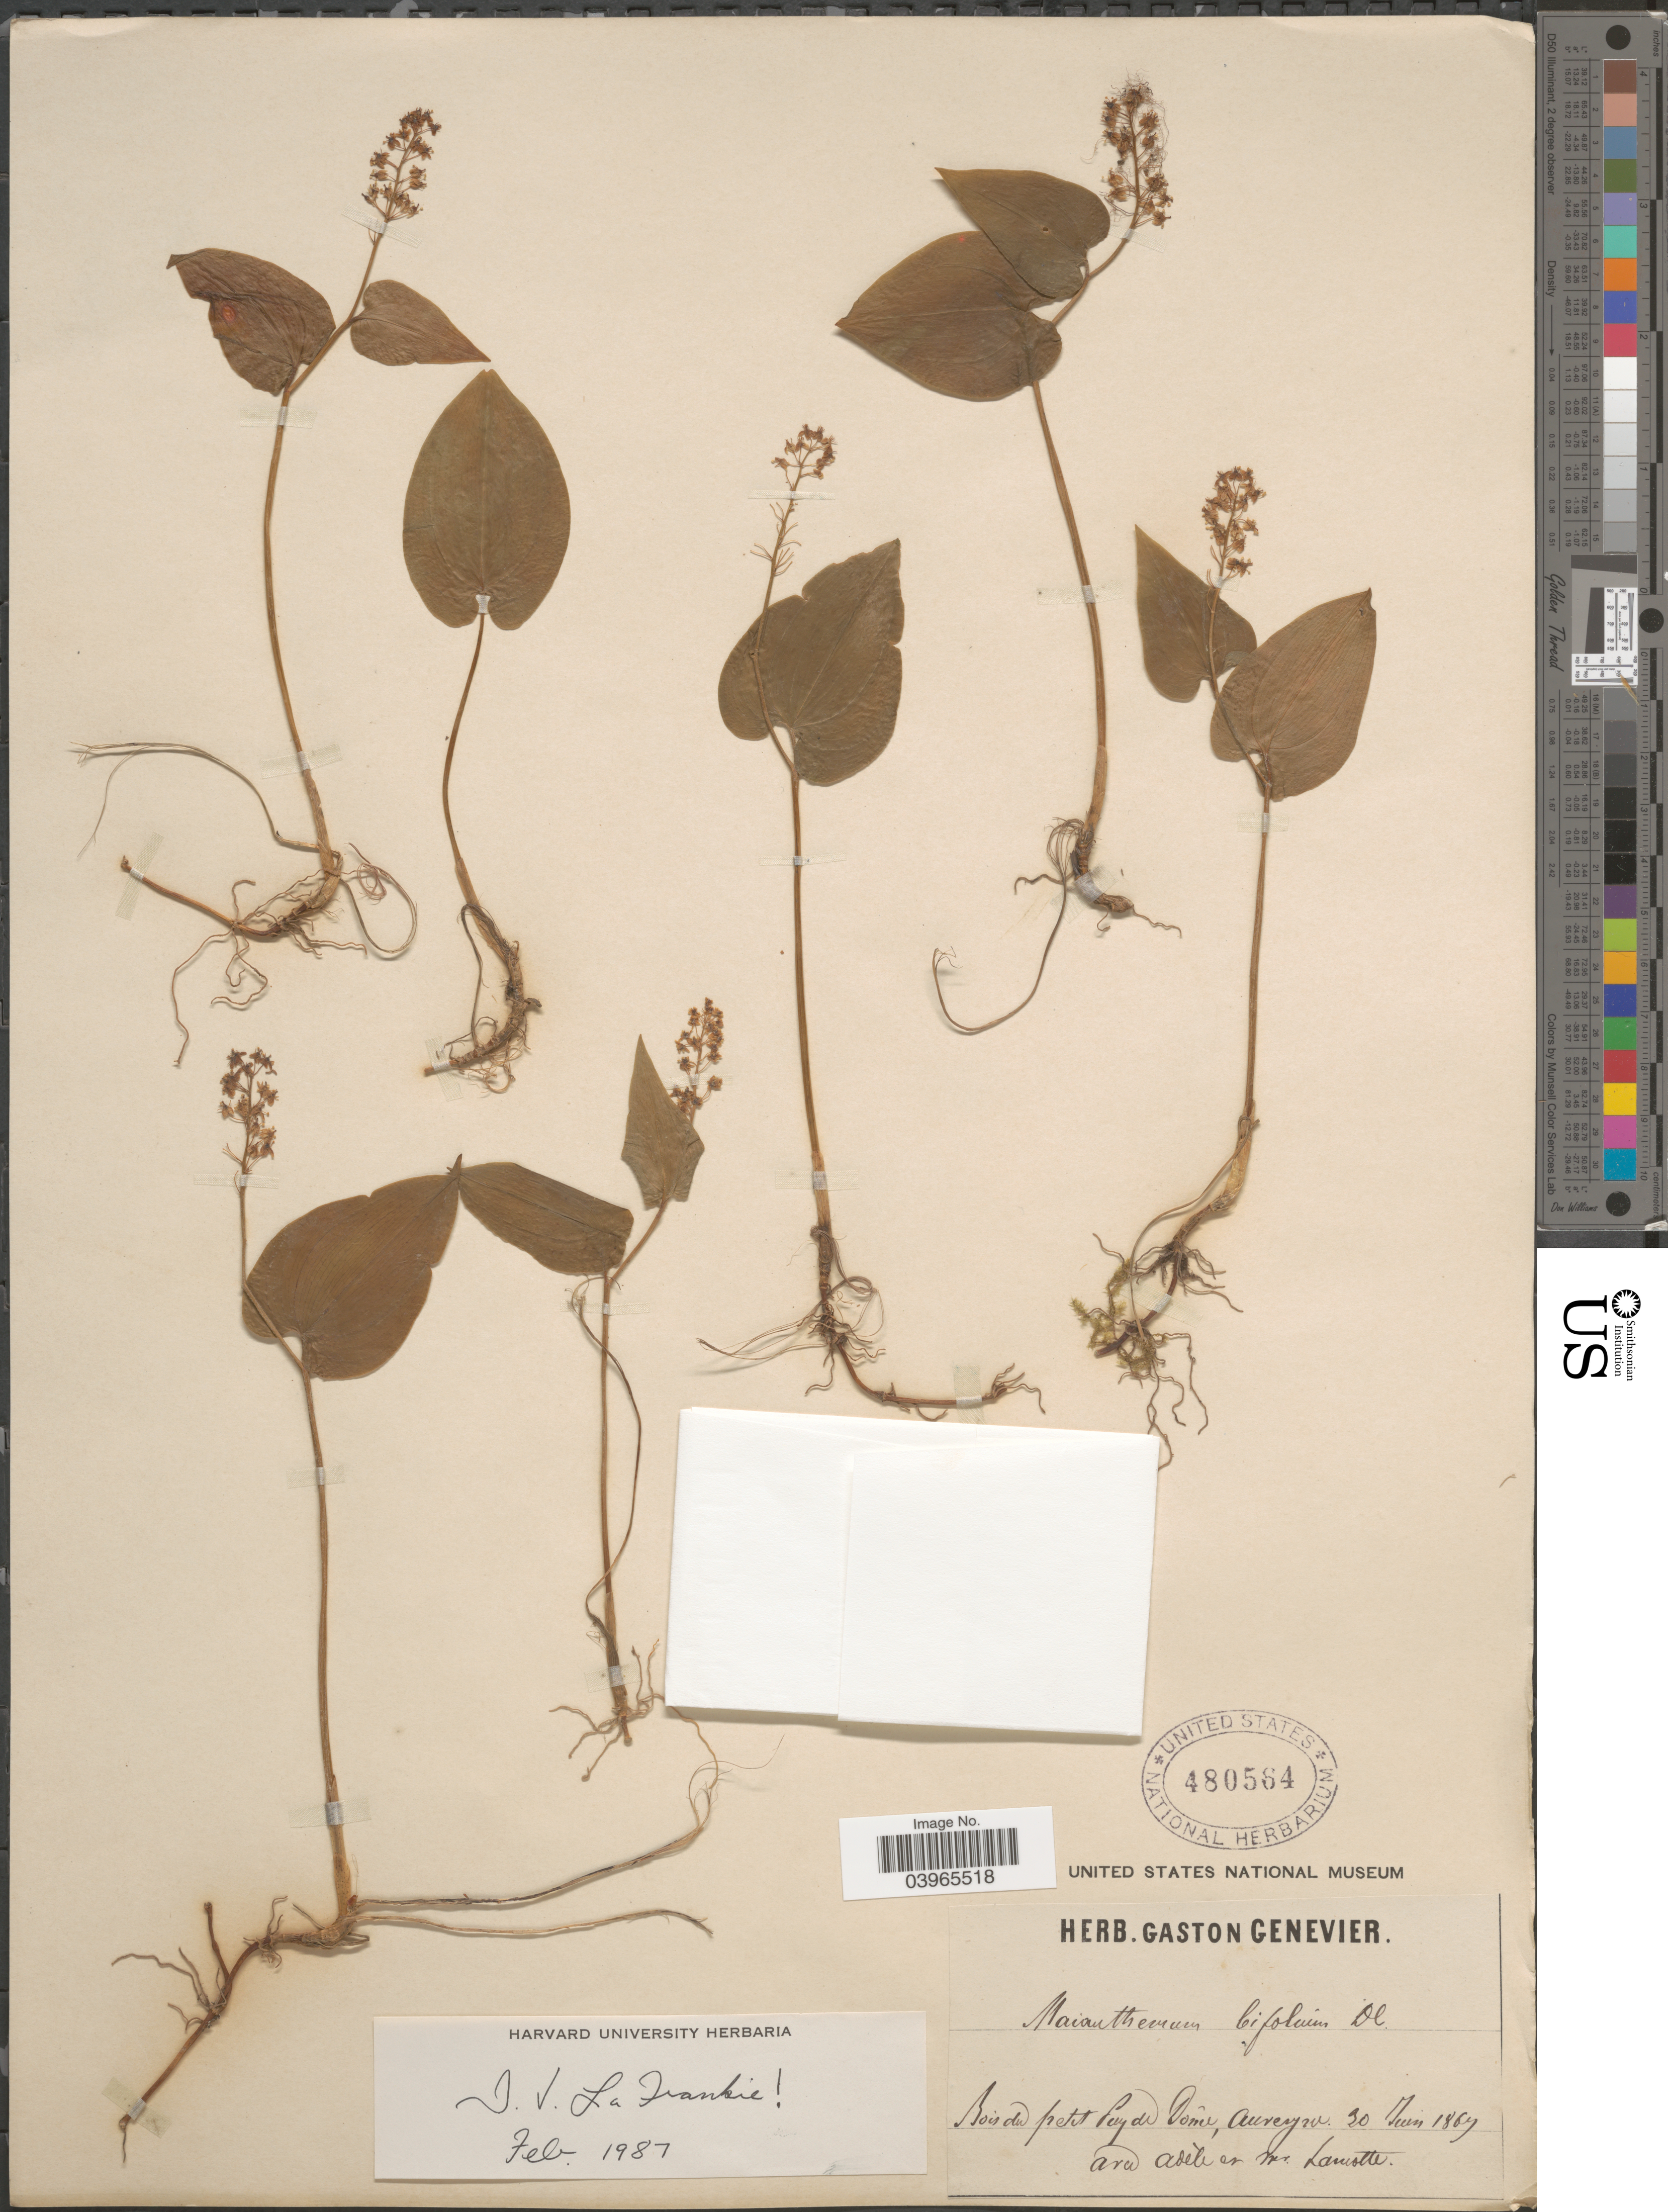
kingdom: Plantae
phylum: Tracheophyta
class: Liliopsida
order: Asparagales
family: Asparagaceae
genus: Maianthemum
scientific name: Maianthemum bifolium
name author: (L.) F.W. Schmidt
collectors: ex herb. G. Genevier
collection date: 1869-06-30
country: France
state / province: Auvergne-Rhône-Alpes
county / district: Puy-de-Dôme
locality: Bois du petit Puy de Dôme.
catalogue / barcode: US 480564